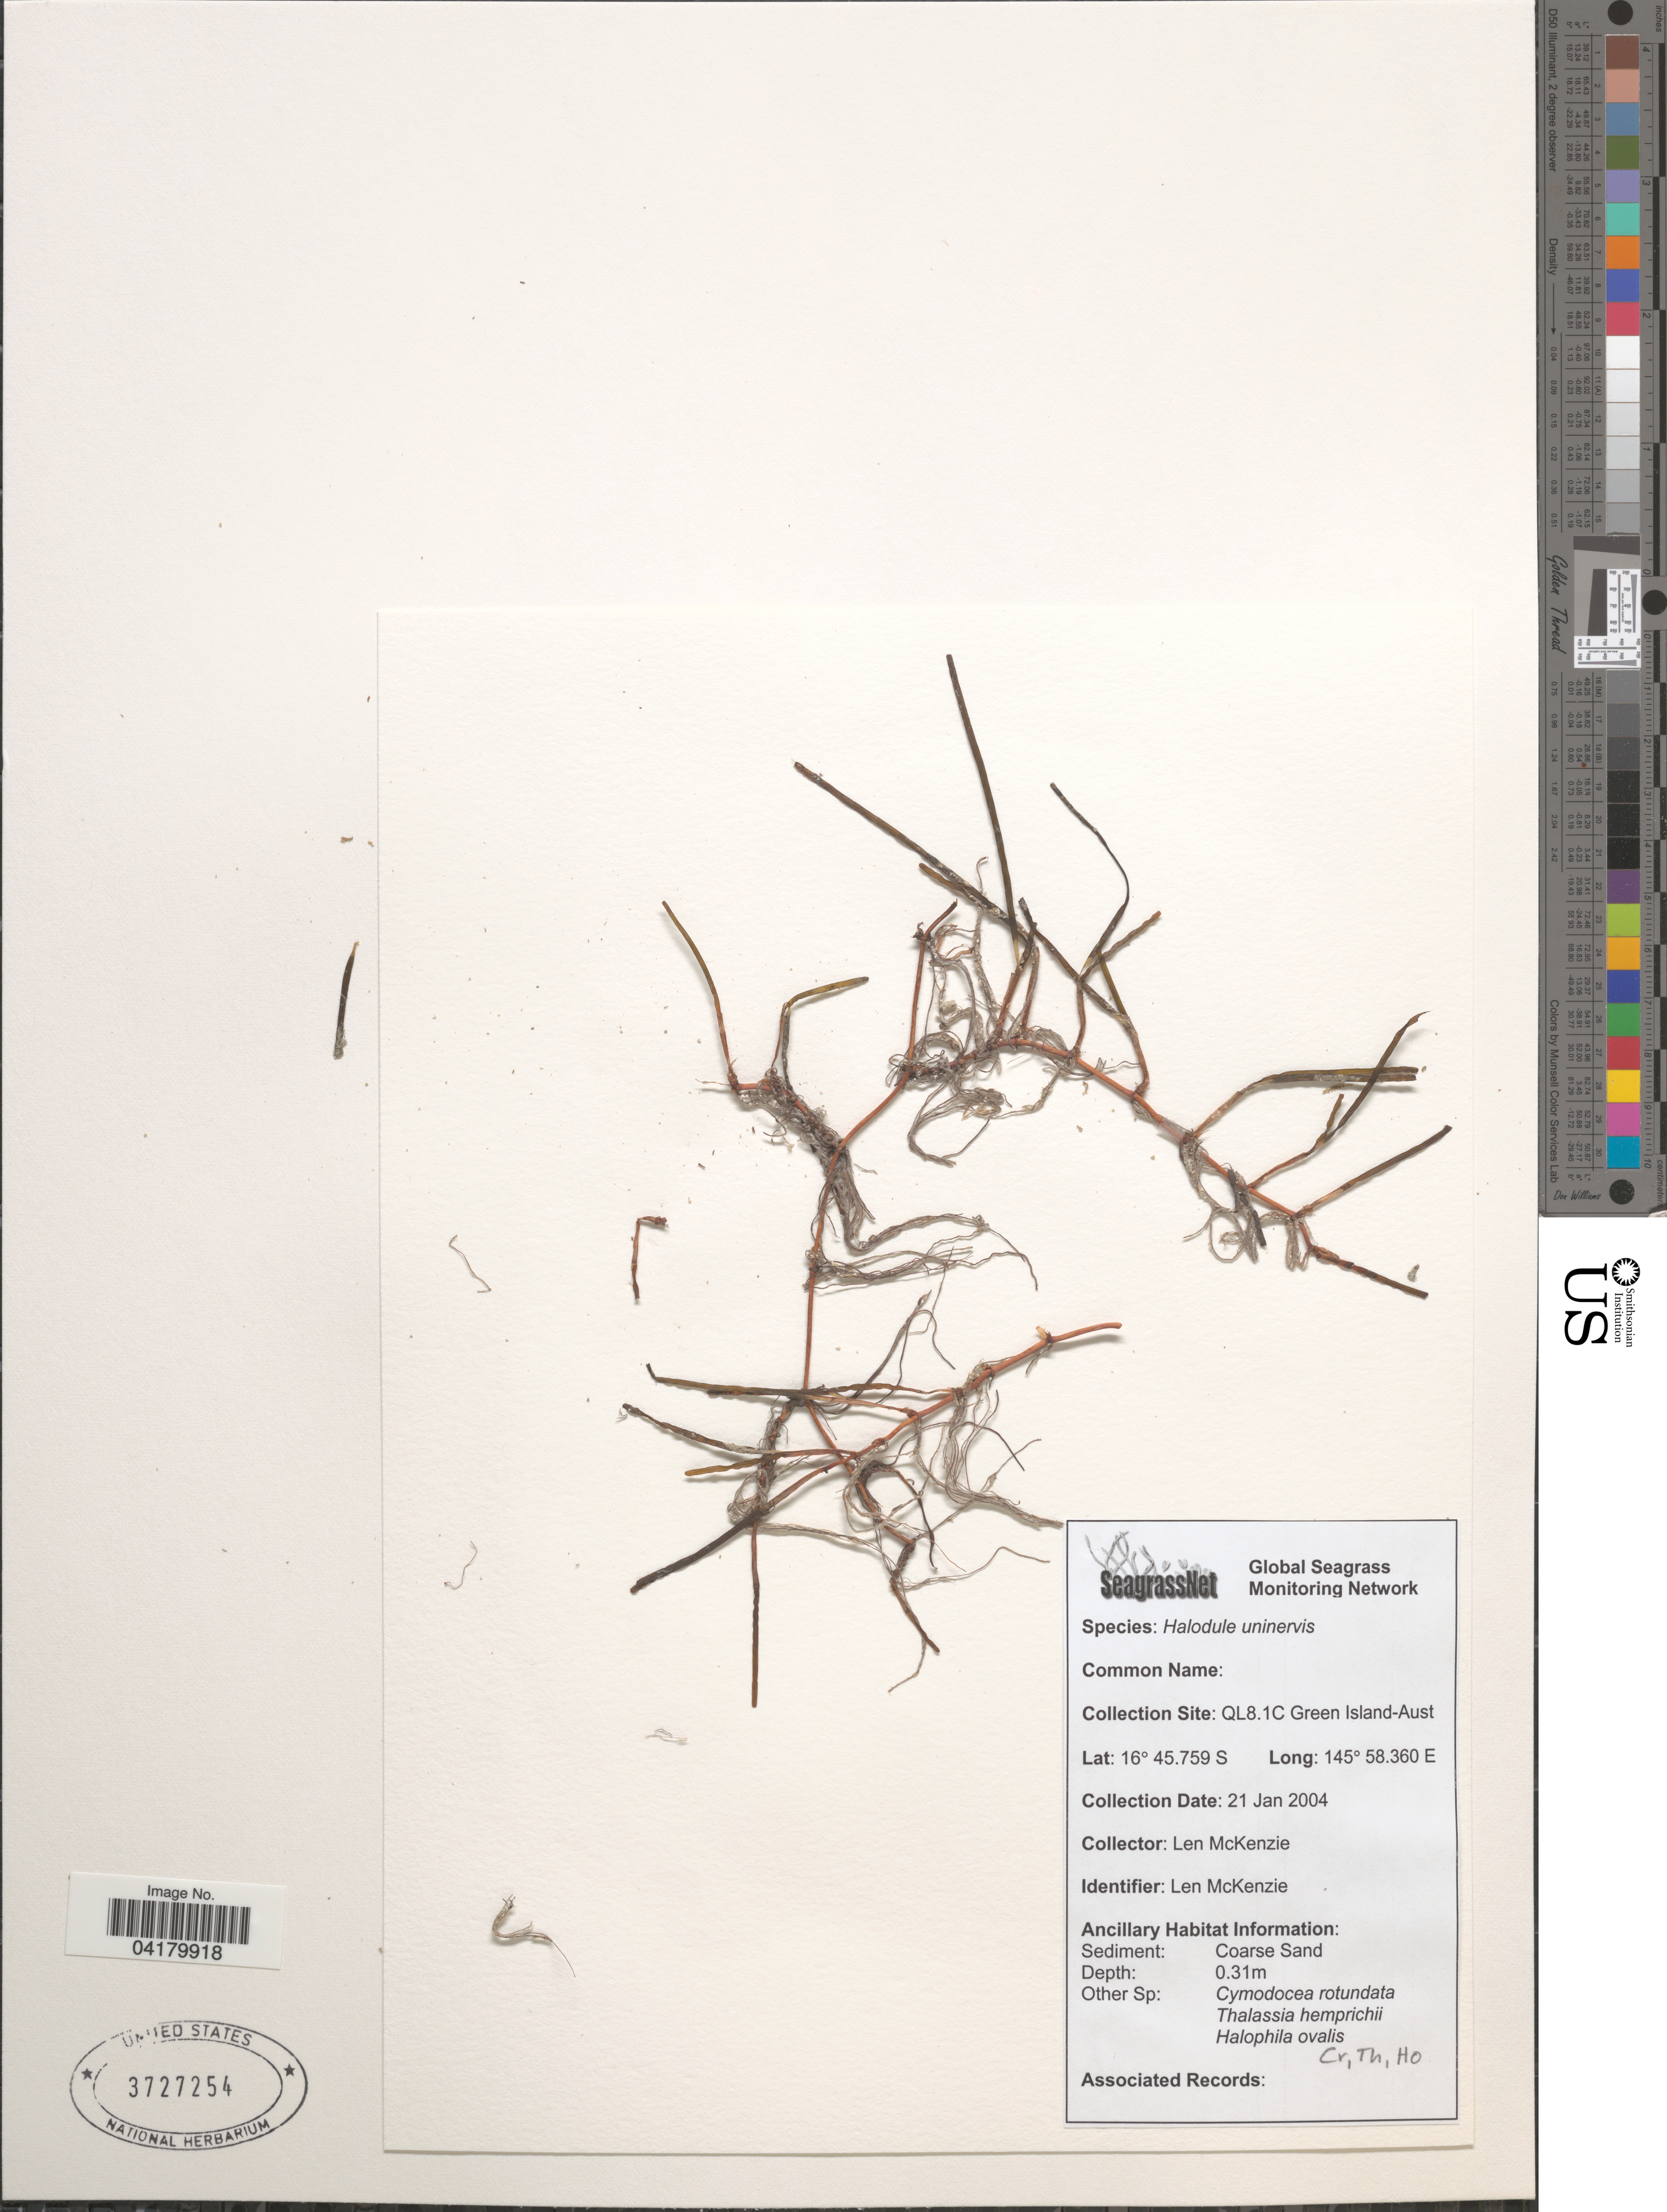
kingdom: Plantae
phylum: Tracheophyta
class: Liliopsida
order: Alismatales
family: Cymodoceaceae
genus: Halodule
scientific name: Halodule uninervis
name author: (Forssk.) Asch.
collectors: L. McKenzie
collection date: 2004-01-21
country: Australia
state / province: Queensland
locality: Collection Site: QL8.1C Green Island.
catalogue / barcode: US 3727254